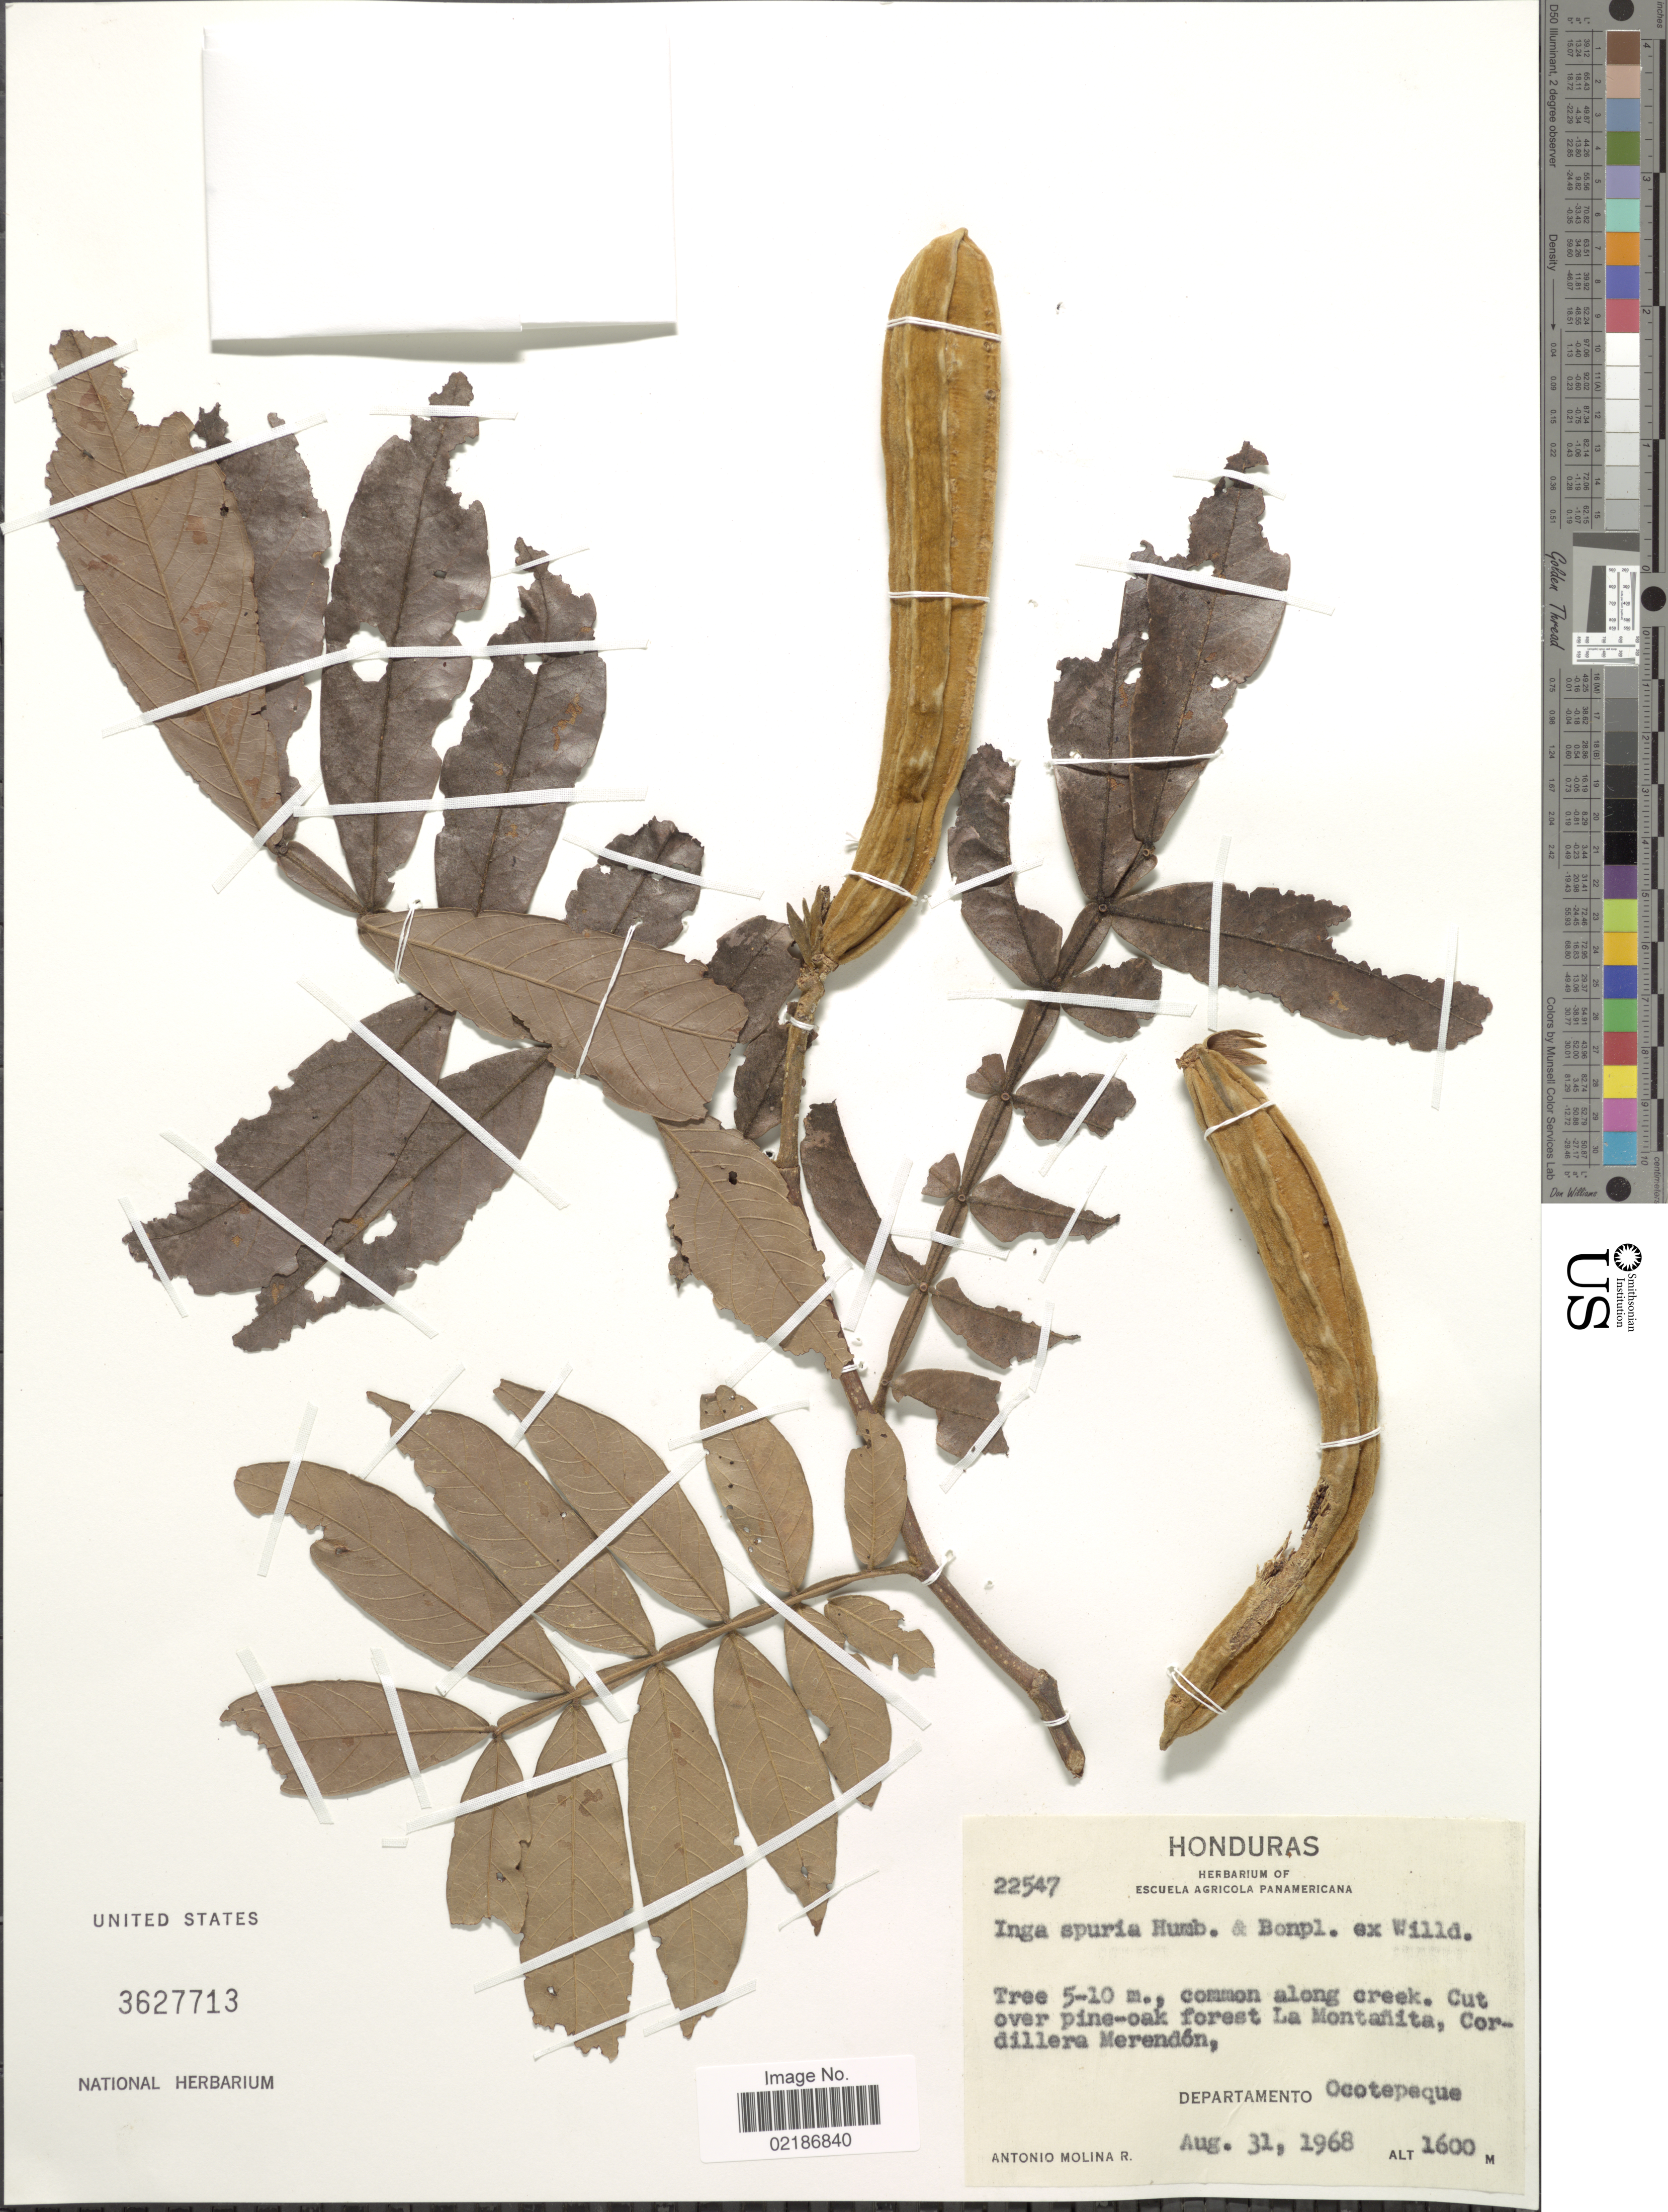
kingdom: Plantae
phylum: Tracheophyta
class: Magnoliopsida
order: Fabales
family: Fabaceae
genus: Inga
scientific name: Inga vera subsp. vera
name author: Willd.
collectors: A. Molina R.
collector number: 22547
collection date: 1968-08-31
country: Honduras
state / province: Ocotepeque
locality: La Montanita, Cordillera Merendon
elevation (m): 1600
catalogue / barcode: US 3627713